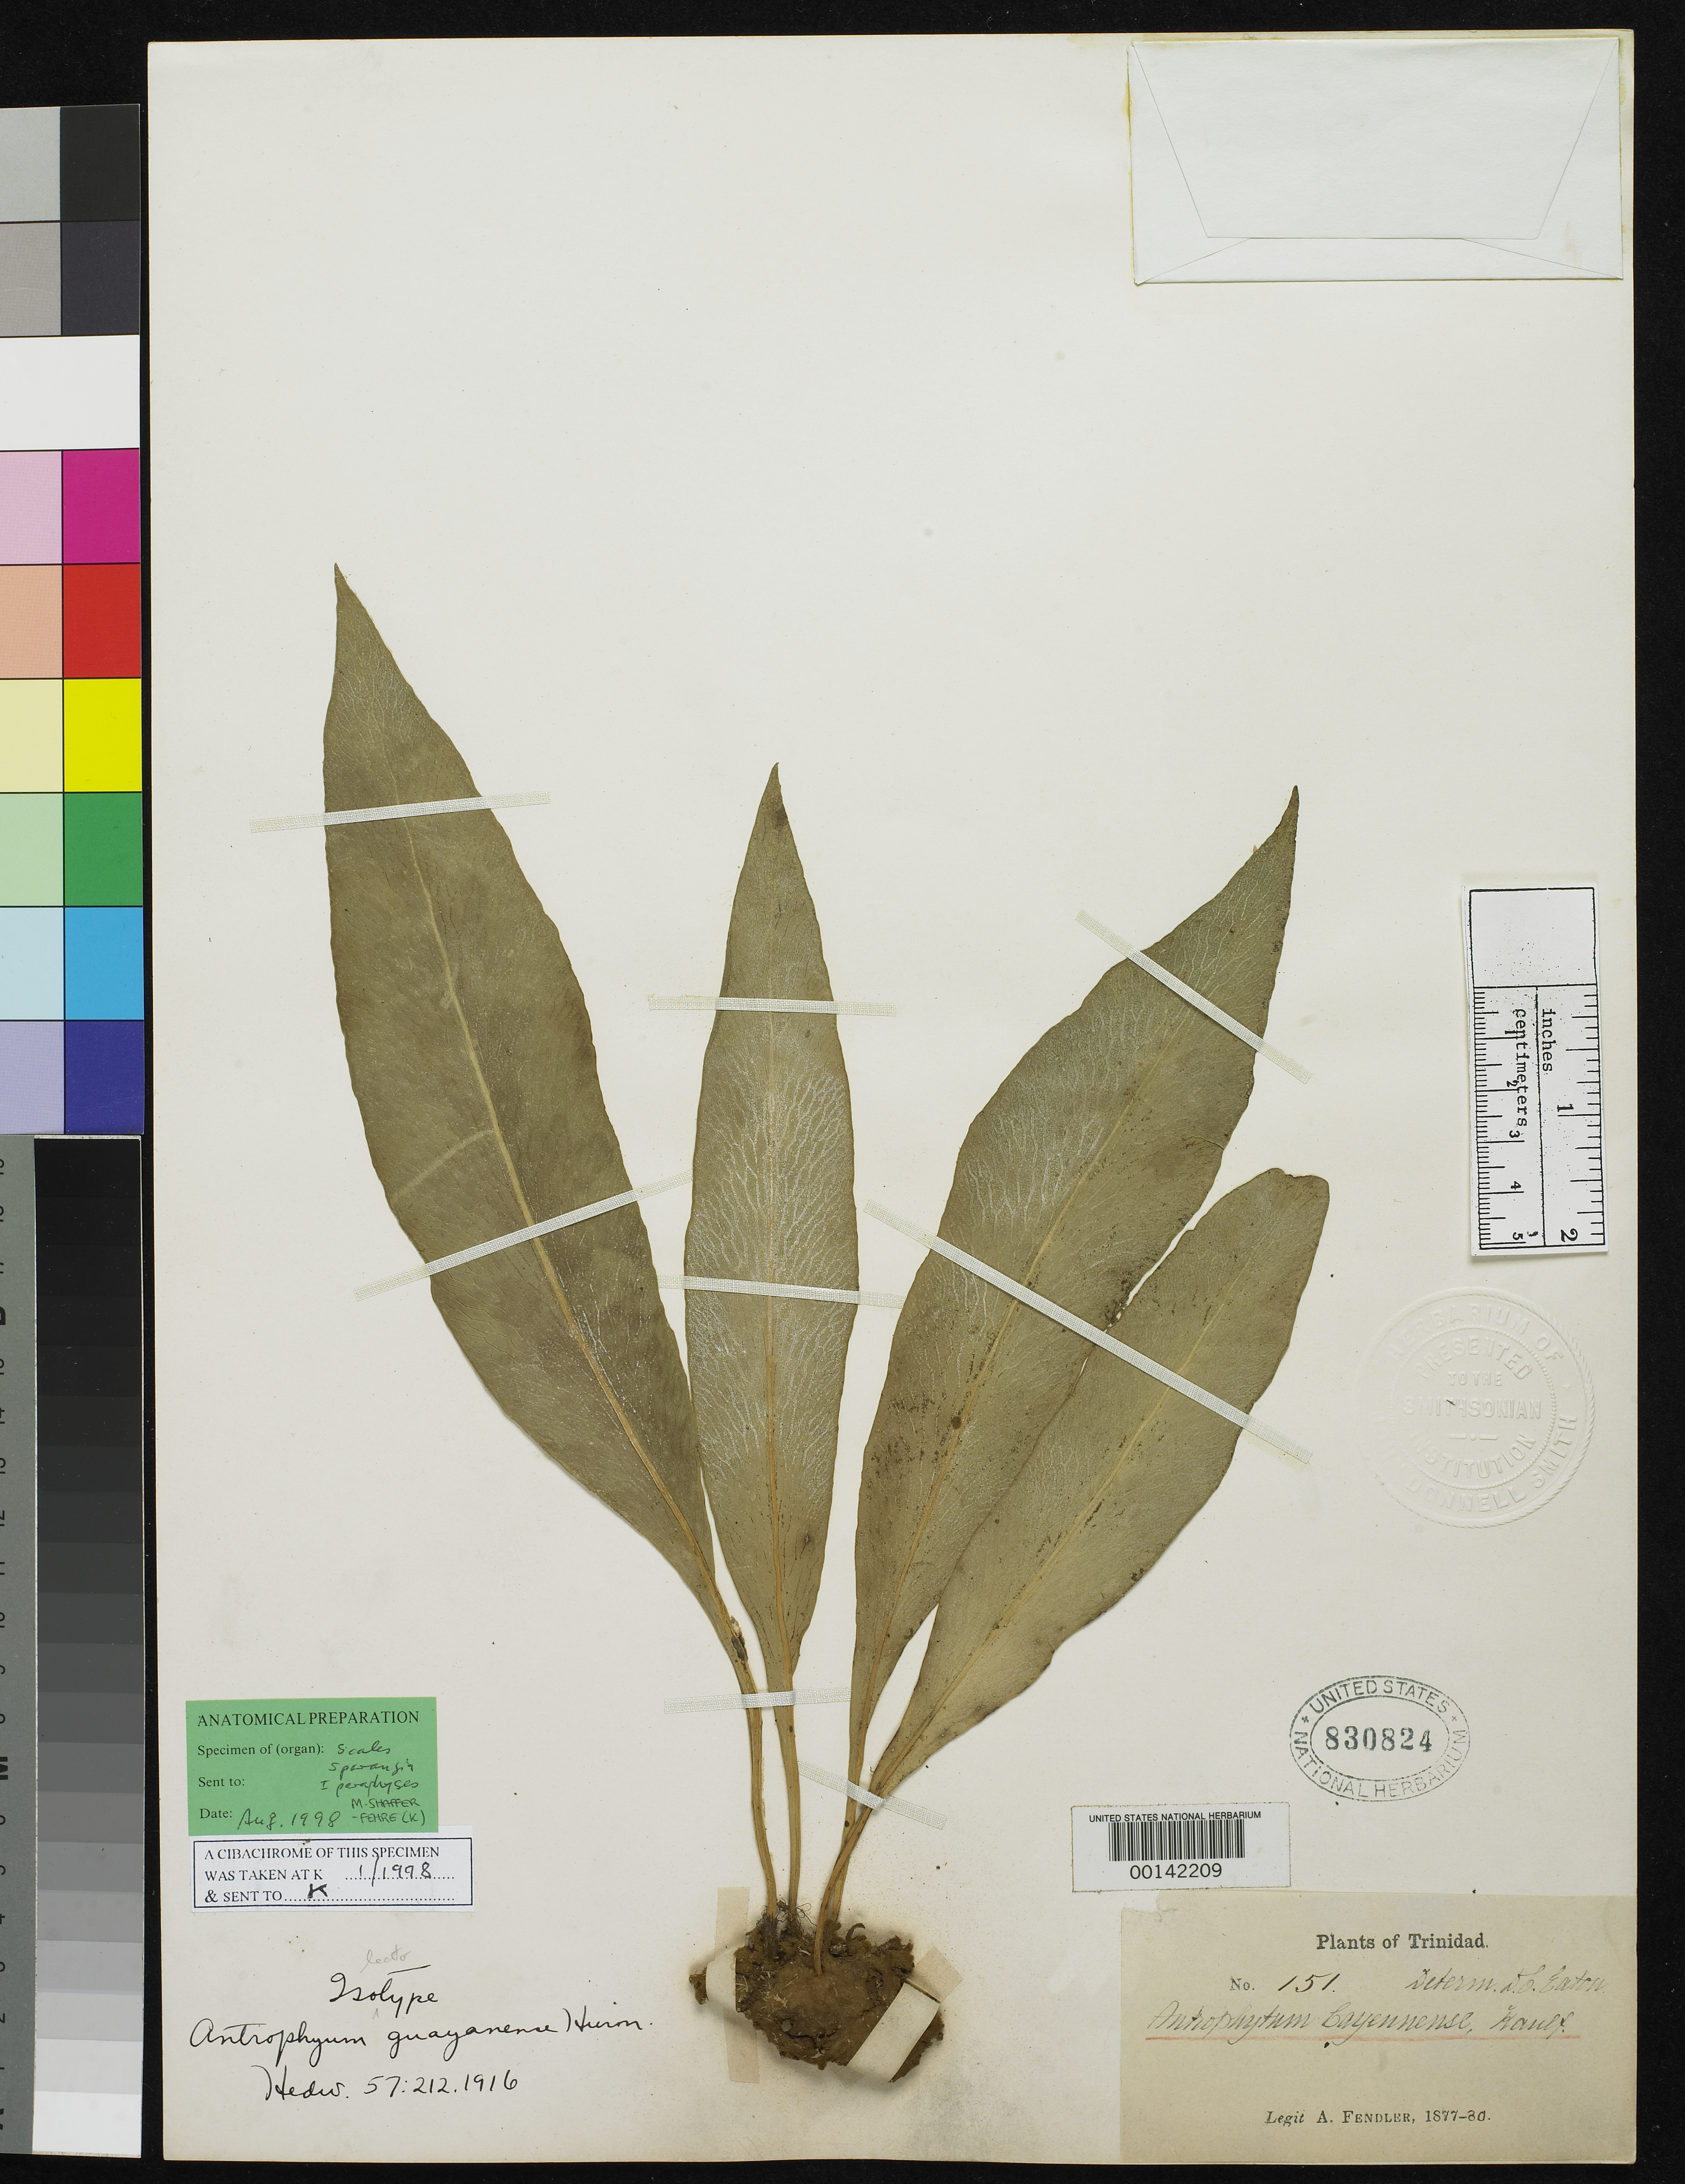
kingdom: Plantae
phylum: Tracheophyta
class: Polypodiopsida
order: Polypodiales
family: Pteridaceae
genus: Antrophyum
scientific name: Antrophyum guayanense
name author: Hieron.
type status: Type Collection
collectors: A. Fendler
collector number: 151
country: Trinidad and Tobago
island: Trinidad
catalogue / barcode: US 830824